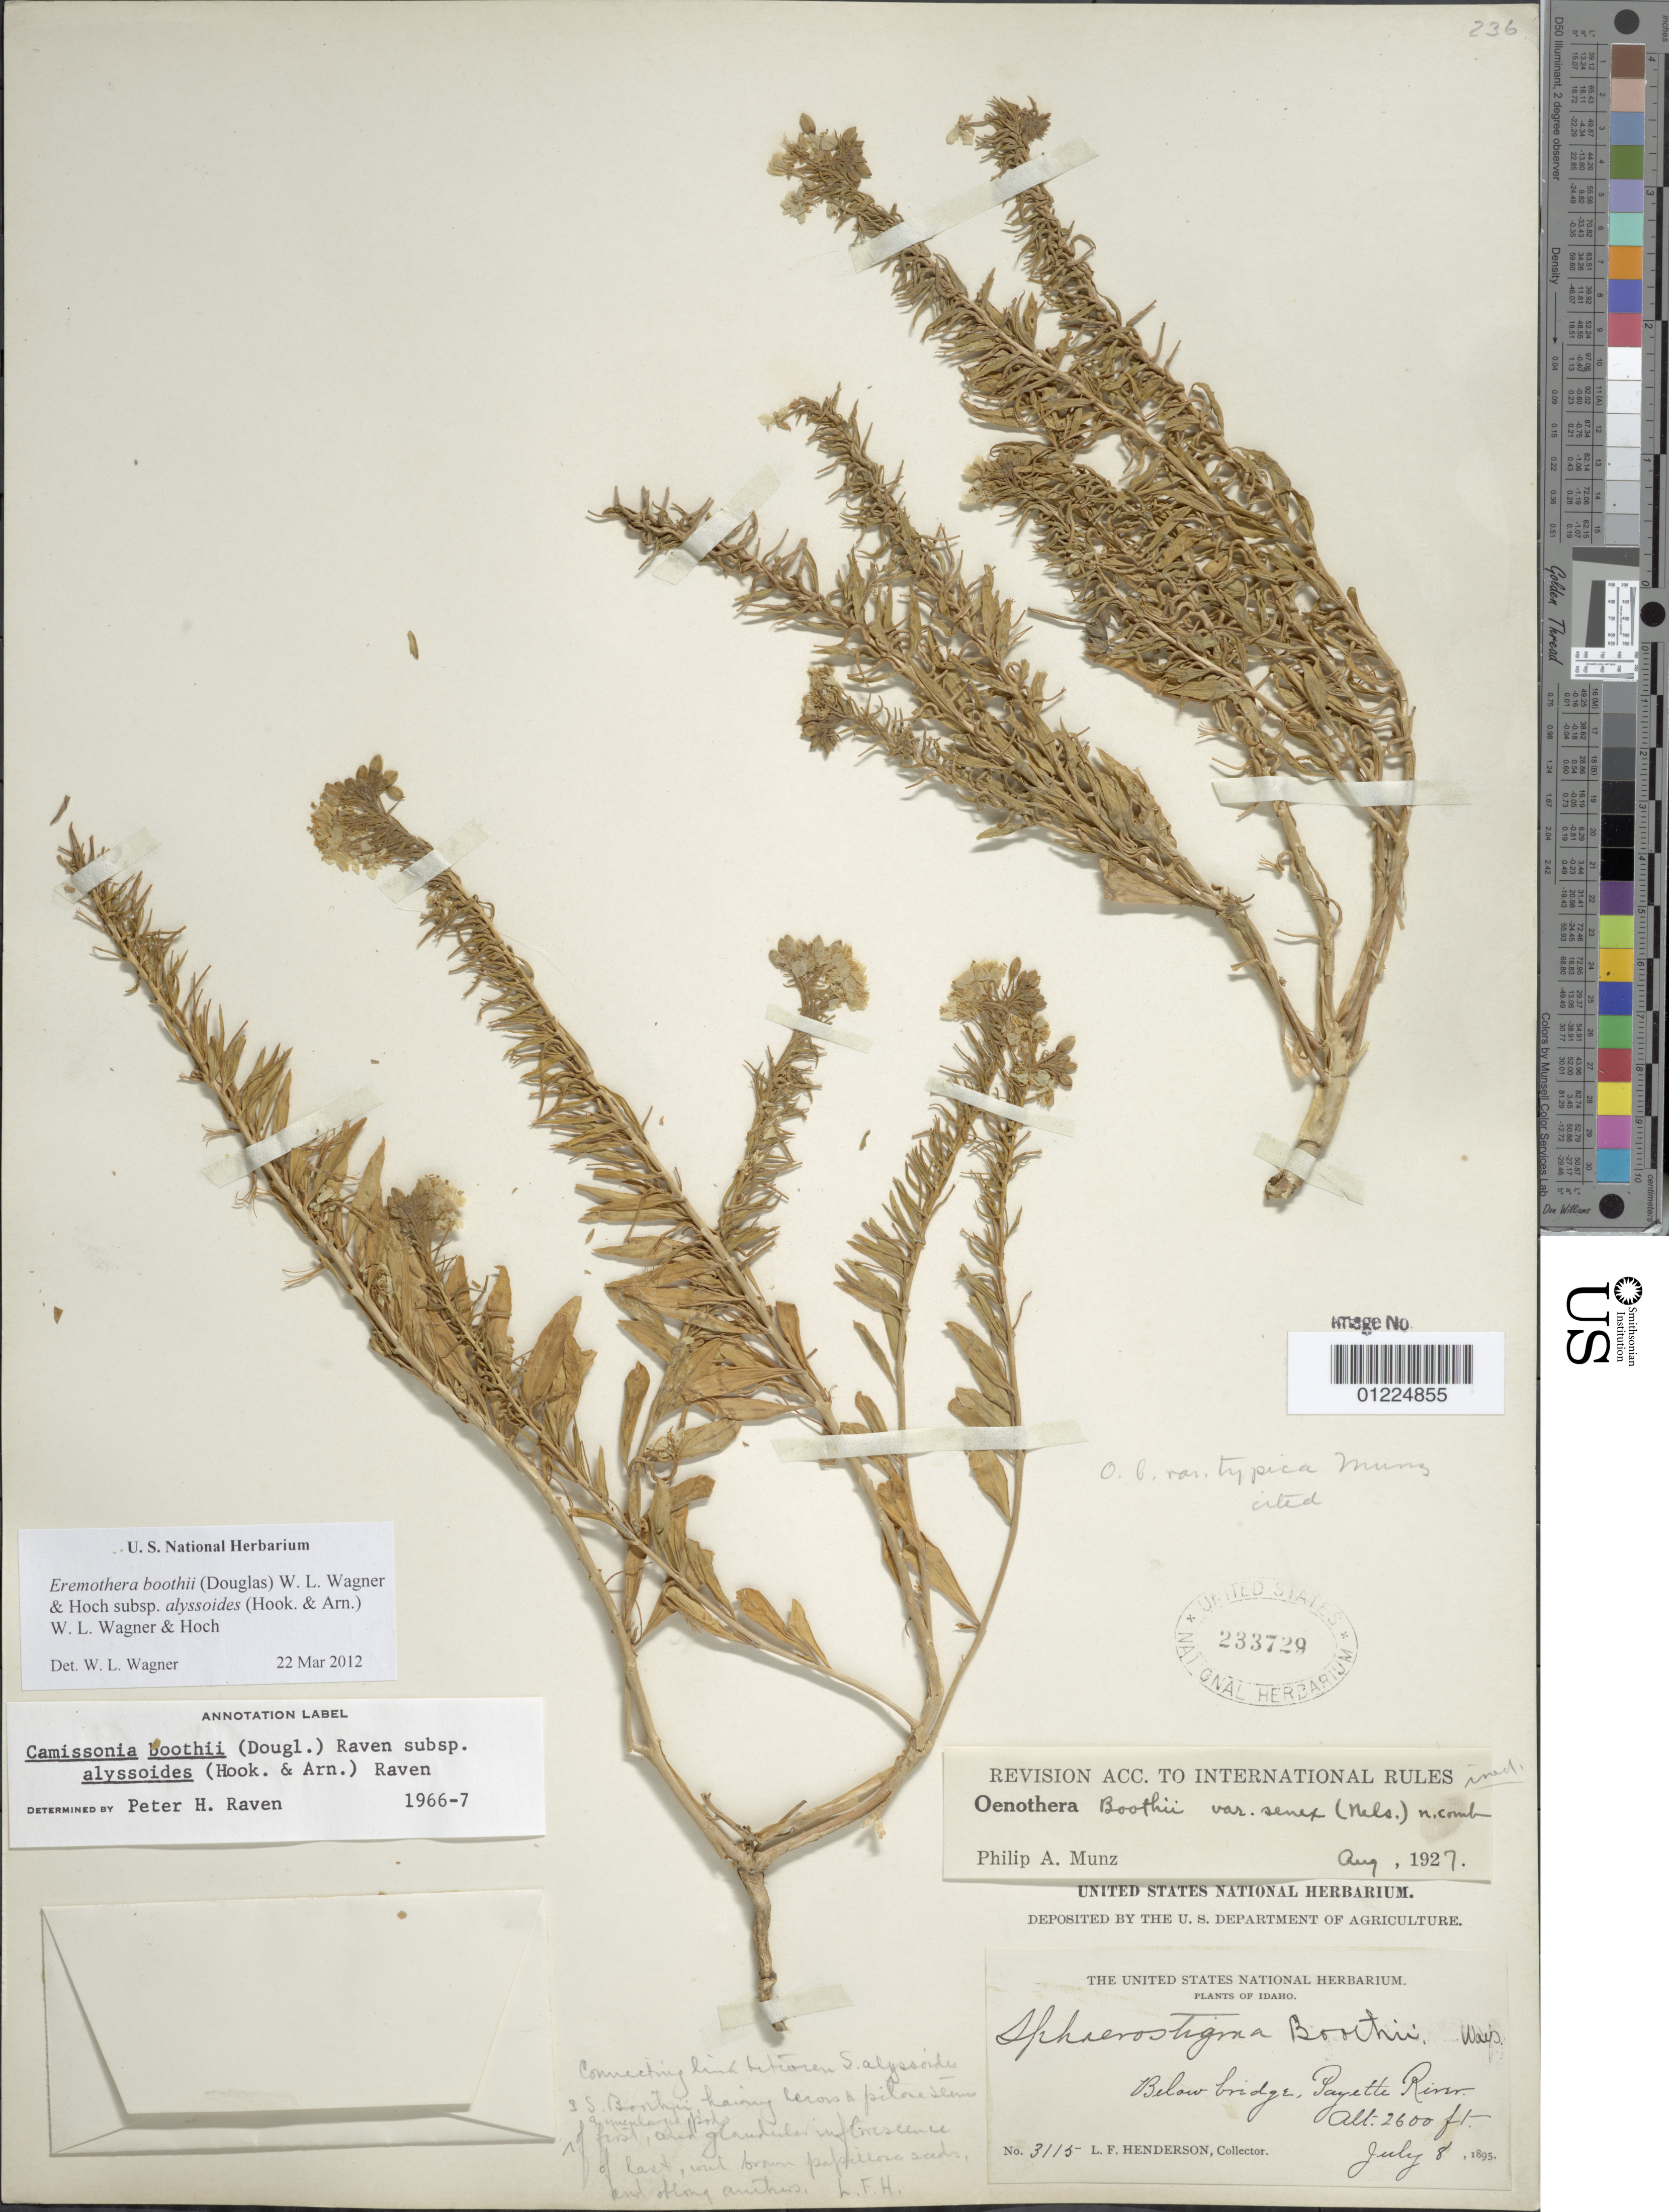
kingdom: Plantae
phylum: Tracheophyta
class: Magnoliopsida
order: Myrtales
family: Onagraceae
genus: Eremothera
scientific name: Eremothera boothii subsp. alyssoides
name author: (Hook. & Arn.) W.L. Wagner & Hoch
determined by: Wagner, W. L., (BOT), Smithsonian Institution - National Museum of Natural History (UNITED STATES)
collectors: L. F. Henderson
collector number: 3115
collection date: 1895-07-08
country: United States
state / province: Idaho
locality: below bridge, Payette River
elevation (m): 792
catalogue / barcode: US 233729